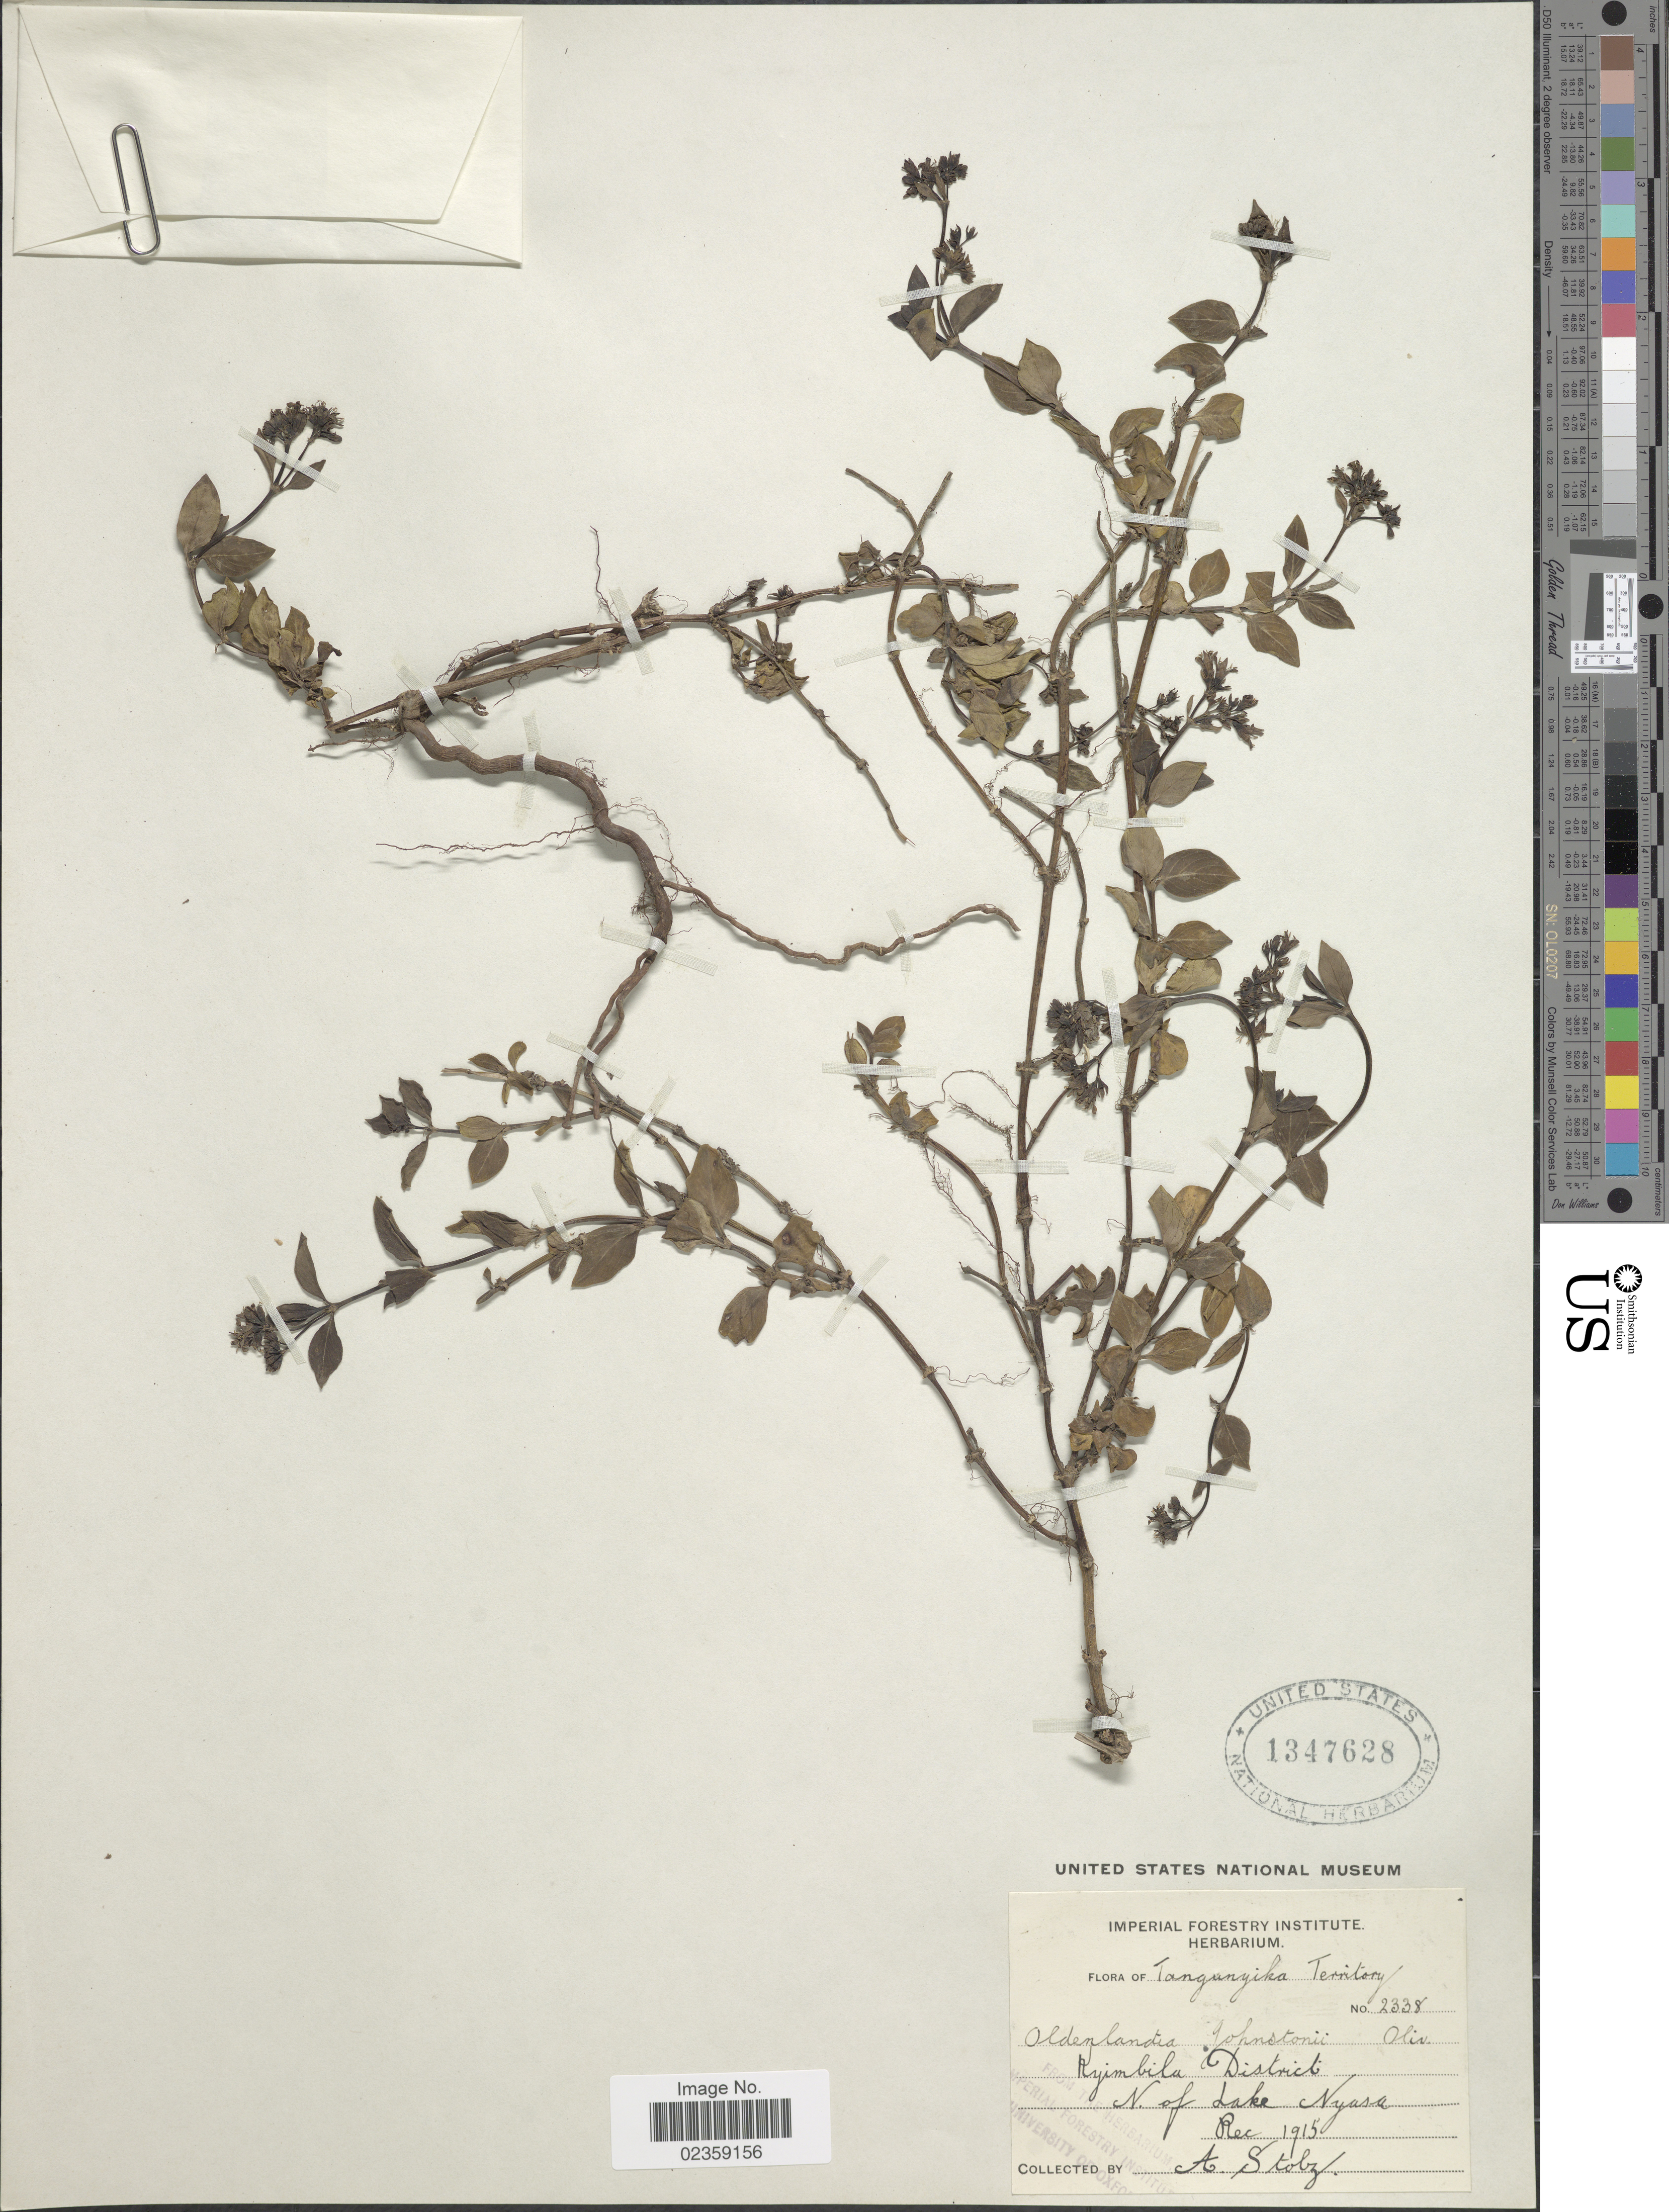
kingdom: Plantae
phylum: Tracheophyta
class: Magnoliopsida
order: Gentianales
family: Rubiaceae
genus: Oldenlandia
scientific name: Oldenlandia johnstonii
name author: (Oliv.) K. Schum. ex Engl.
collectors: A. Stolz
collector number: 2338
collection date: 1915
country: Tanzania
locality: Tanganyika Territory. Nyimbila District. N. of Lake Nyasa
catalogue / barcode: US 1347628